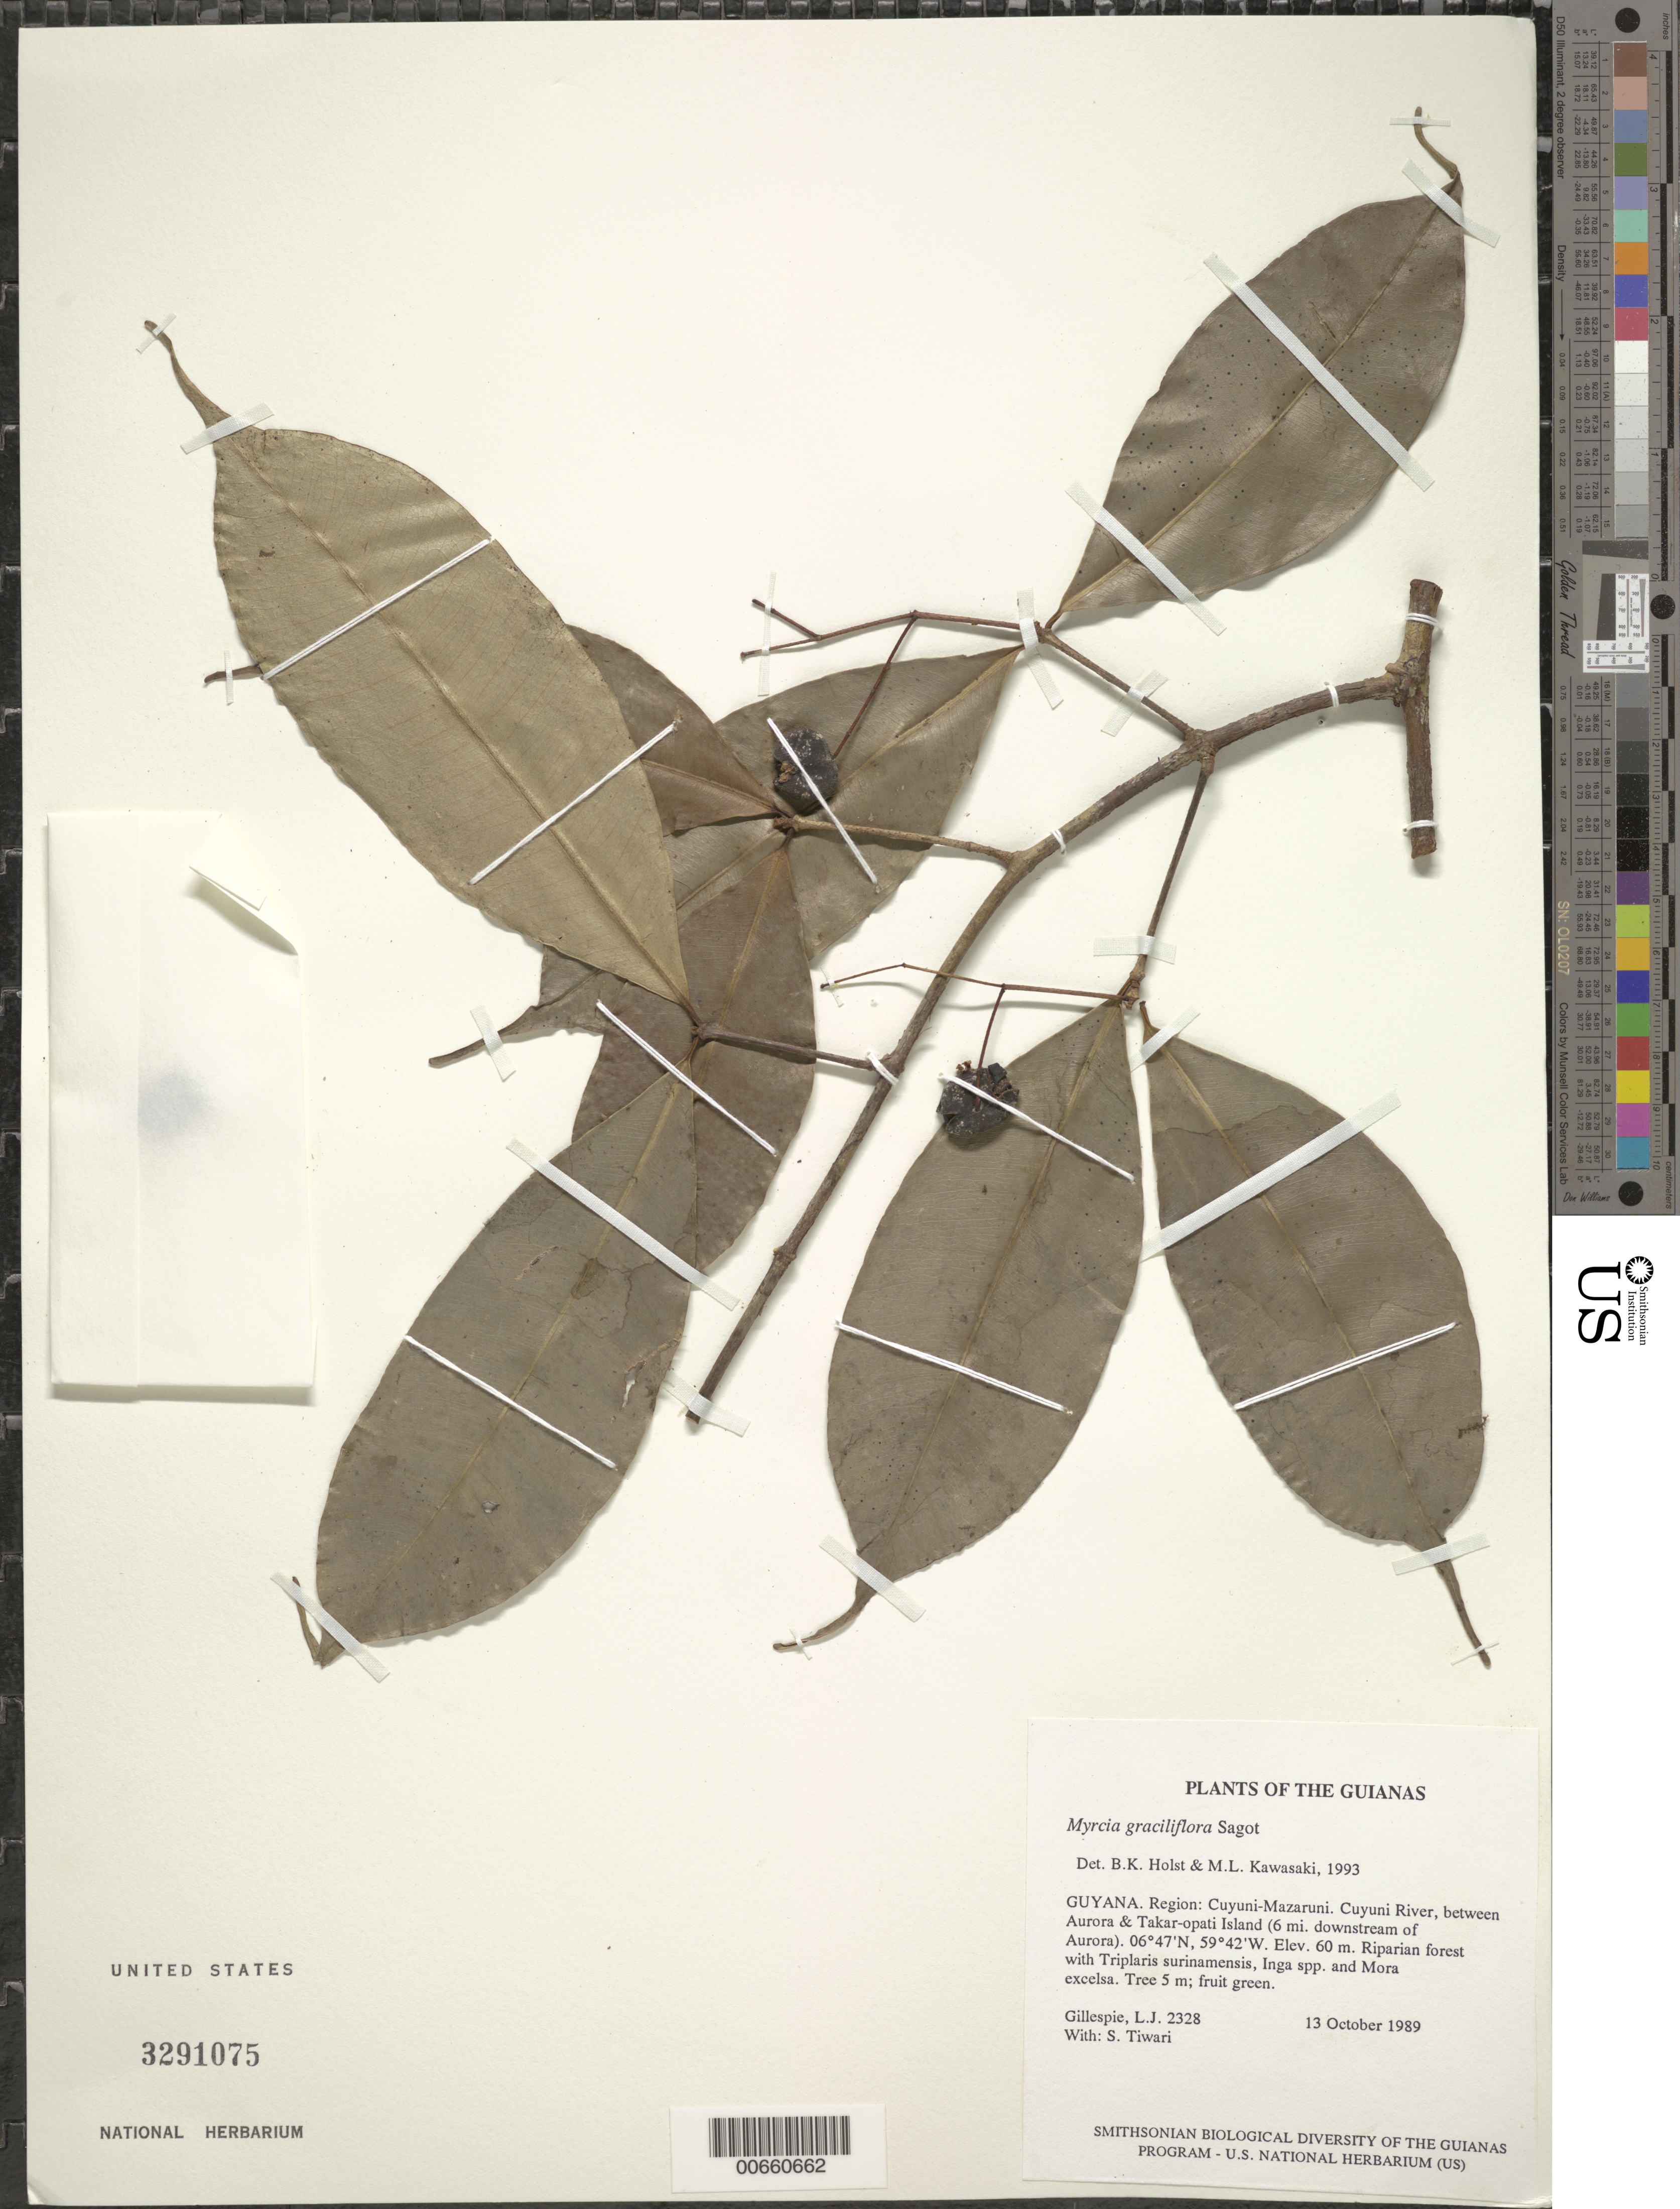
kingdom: Plantae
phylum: Tracheophyta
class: Magnoliopsida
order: Myrtales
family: Myrtaceae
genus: Myrcia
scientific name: Myrcia graciliflora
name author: Sagot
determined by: Holst, Bruce K.; Kawasaki, María L.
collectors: L. J. Gillespie & S. Tiwari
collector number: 2328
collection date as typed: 13 October 1989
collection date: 1989-10-13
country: Guyana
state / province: Cuyuni-Mazaruni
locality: Cuyuni River, between Aurora & Takar-opati Island (6 mi. downstream of Aurora)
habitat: Riparian forest with Triplaris surinamensis, Inga spp. and Mora excelsa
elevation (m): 60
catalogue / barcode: US 3291075